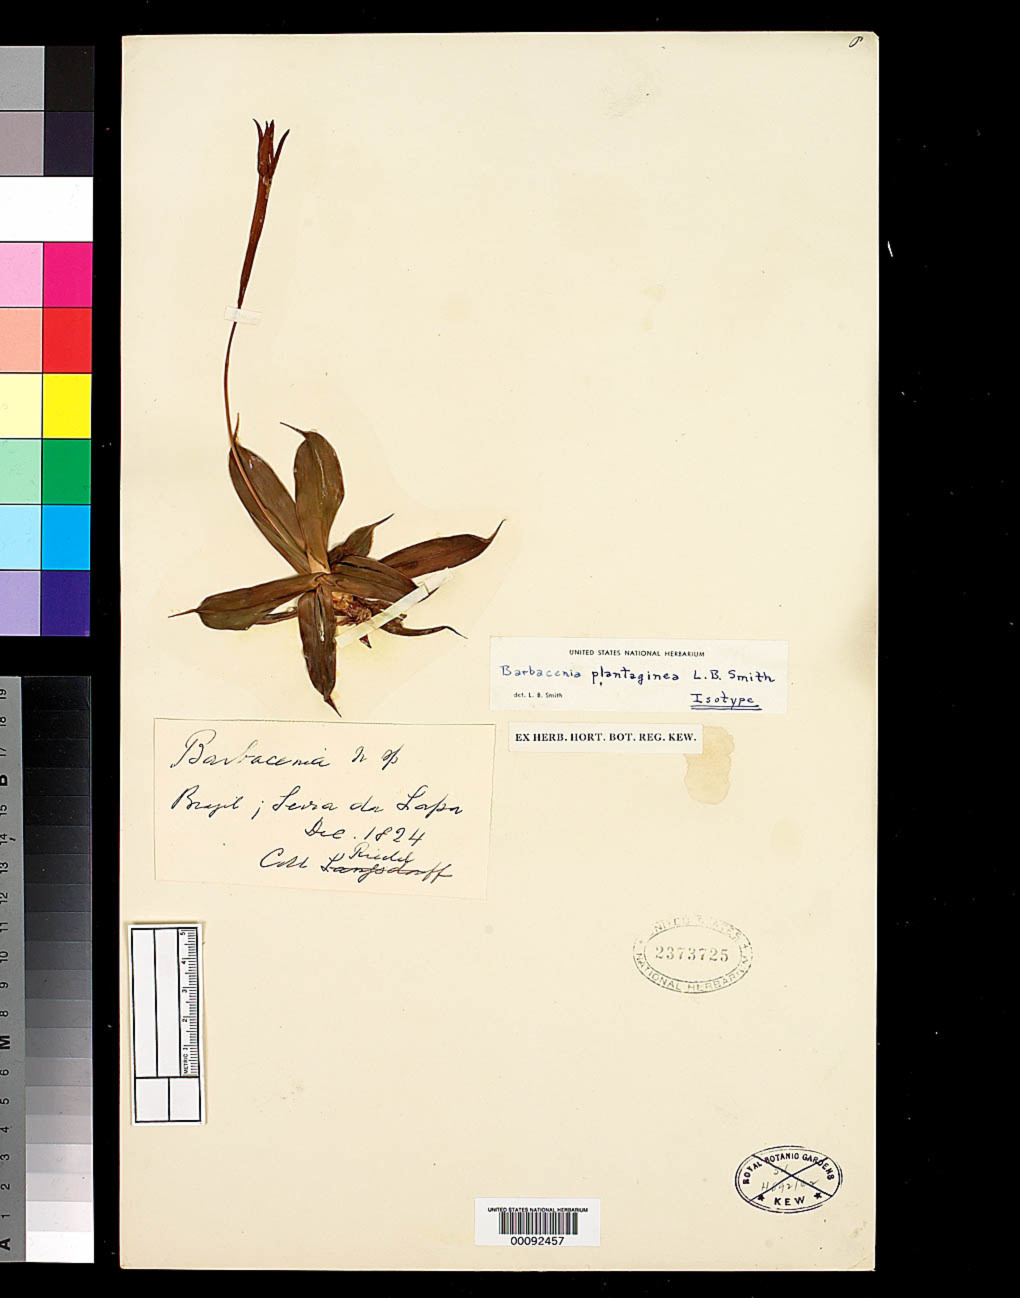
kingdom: Plantae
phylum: Tracheophyta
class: Liliopsida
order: Pandanales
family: Velloziaceae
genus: Barbacenia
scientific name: Barbacenia plantaginea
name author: L.B. Sm.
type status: Isotype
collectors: L. Riedel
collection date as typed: Dec 1824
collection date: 1824-12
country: Brazil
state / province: Minas Gerais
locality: Serra da Lapa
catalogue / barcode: US 2373725